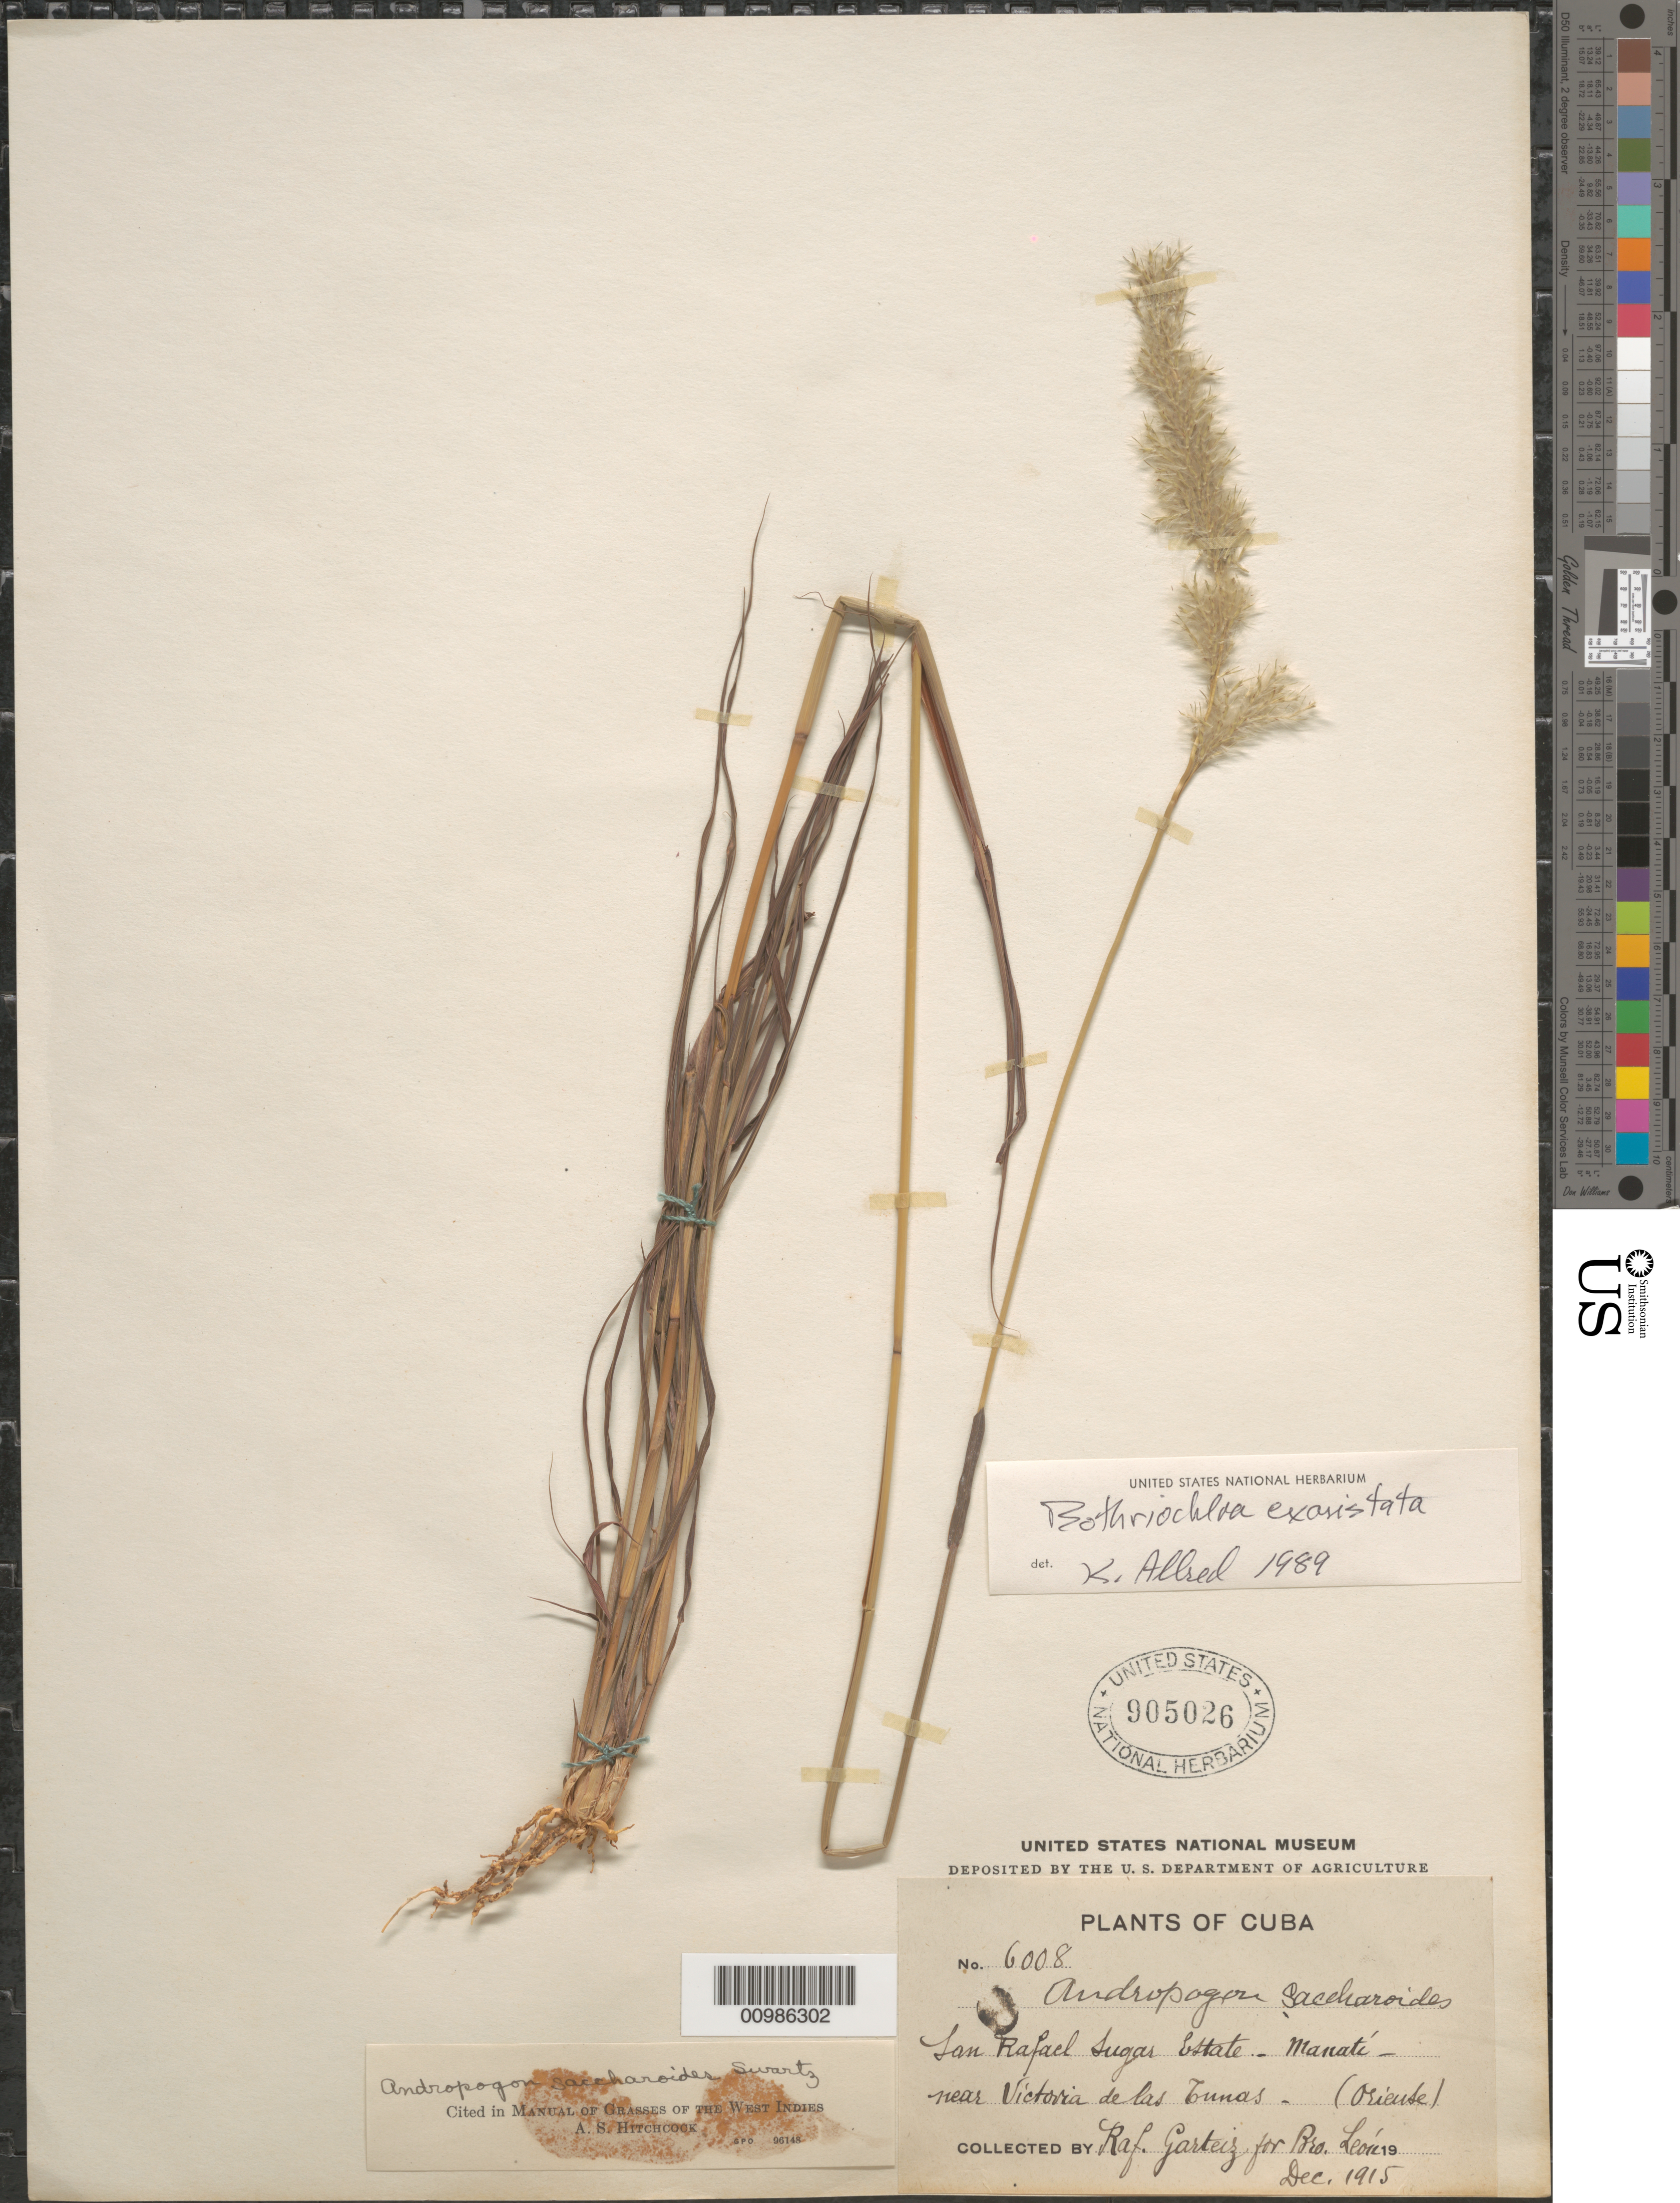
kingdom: Plantae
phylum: Tracheophyta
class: Liliopsida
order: Poales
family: Poaceae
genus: Bothriochloa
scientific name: Bothriochloa exaristata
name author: (Nash) Henr.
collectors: Bro. León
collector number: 6008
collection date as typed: Dec 1915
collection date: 1915-12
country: Cuba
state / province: Las Tunas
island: Cuba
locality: Victoria de las Tunas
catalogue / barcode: US 905026